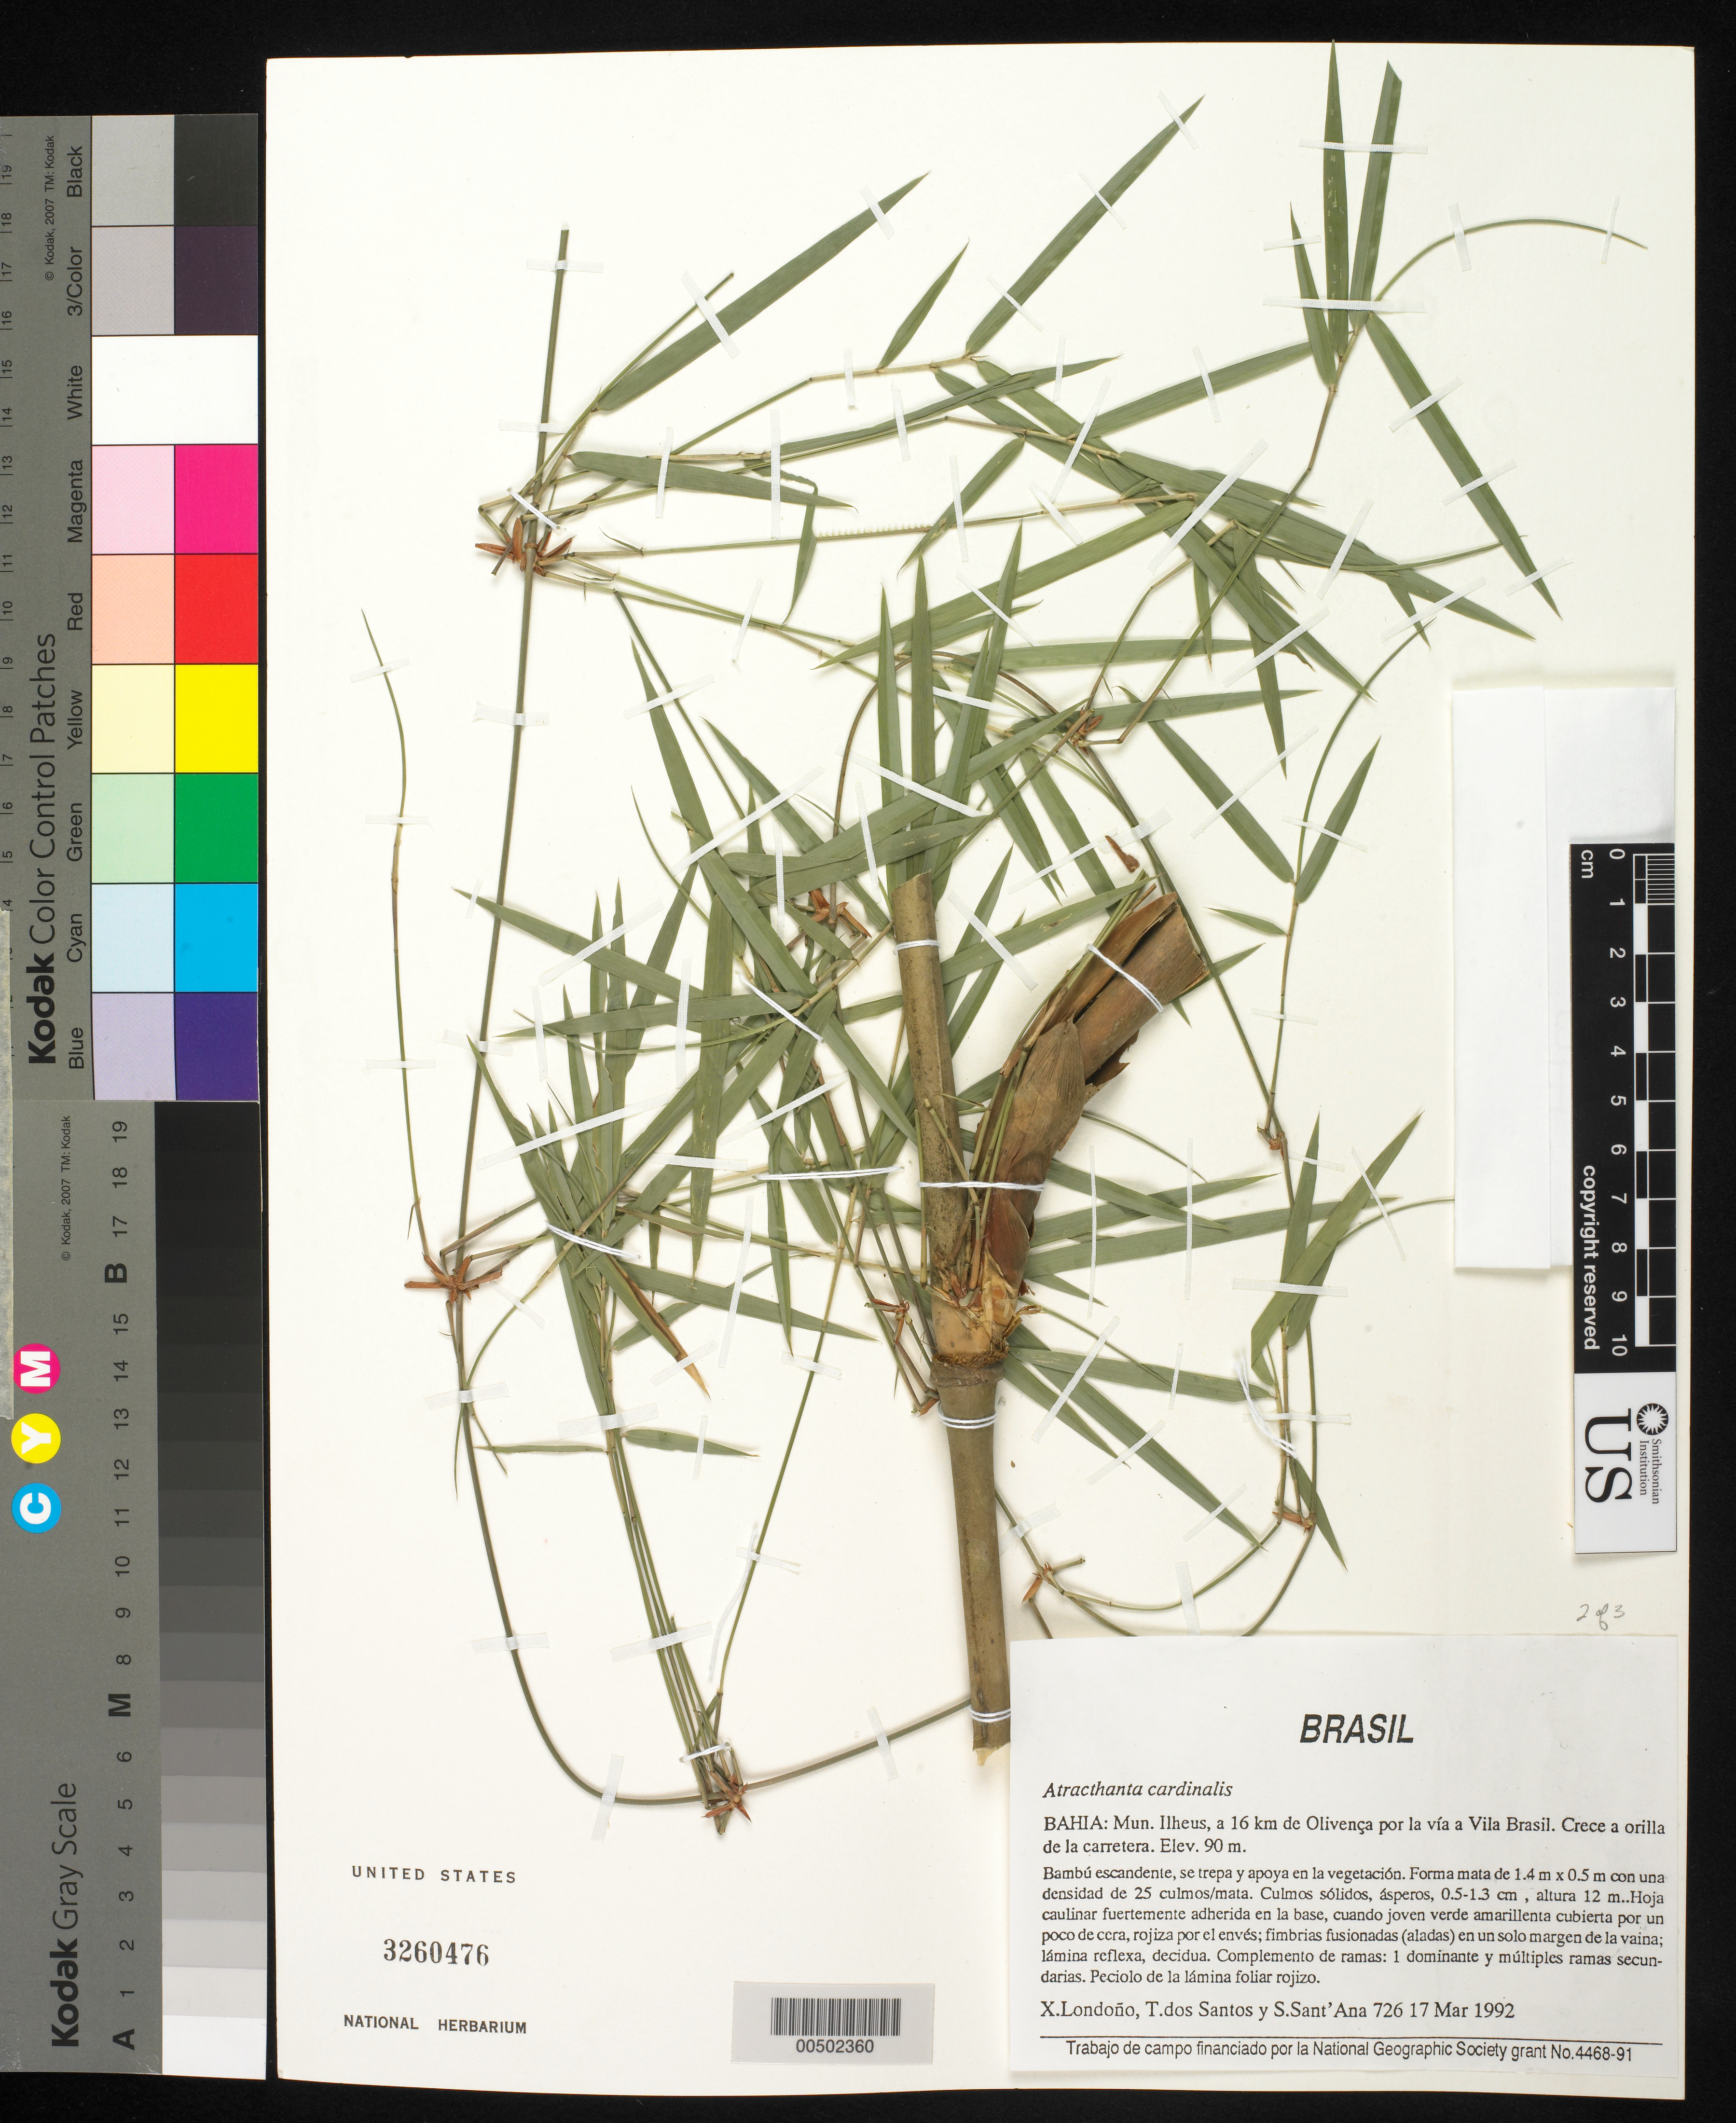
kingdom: Plantae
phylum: Tracheophyta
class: Liliopsida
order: Poales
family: Poaceae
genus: Atractantha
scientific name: Atractantha cardinalis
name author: Judz.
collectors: X. Londoño, T. S. Santos & S. C. Sant' Ana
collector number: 726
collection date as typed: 17 Mar 1992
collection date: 1992-03-17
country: Brazil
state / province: Bahia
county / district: Ilhéus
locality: A 16 km de olivenca por la via a vila brasil. crece a orilla de la carretera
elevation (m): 90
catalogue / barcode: US 3260476